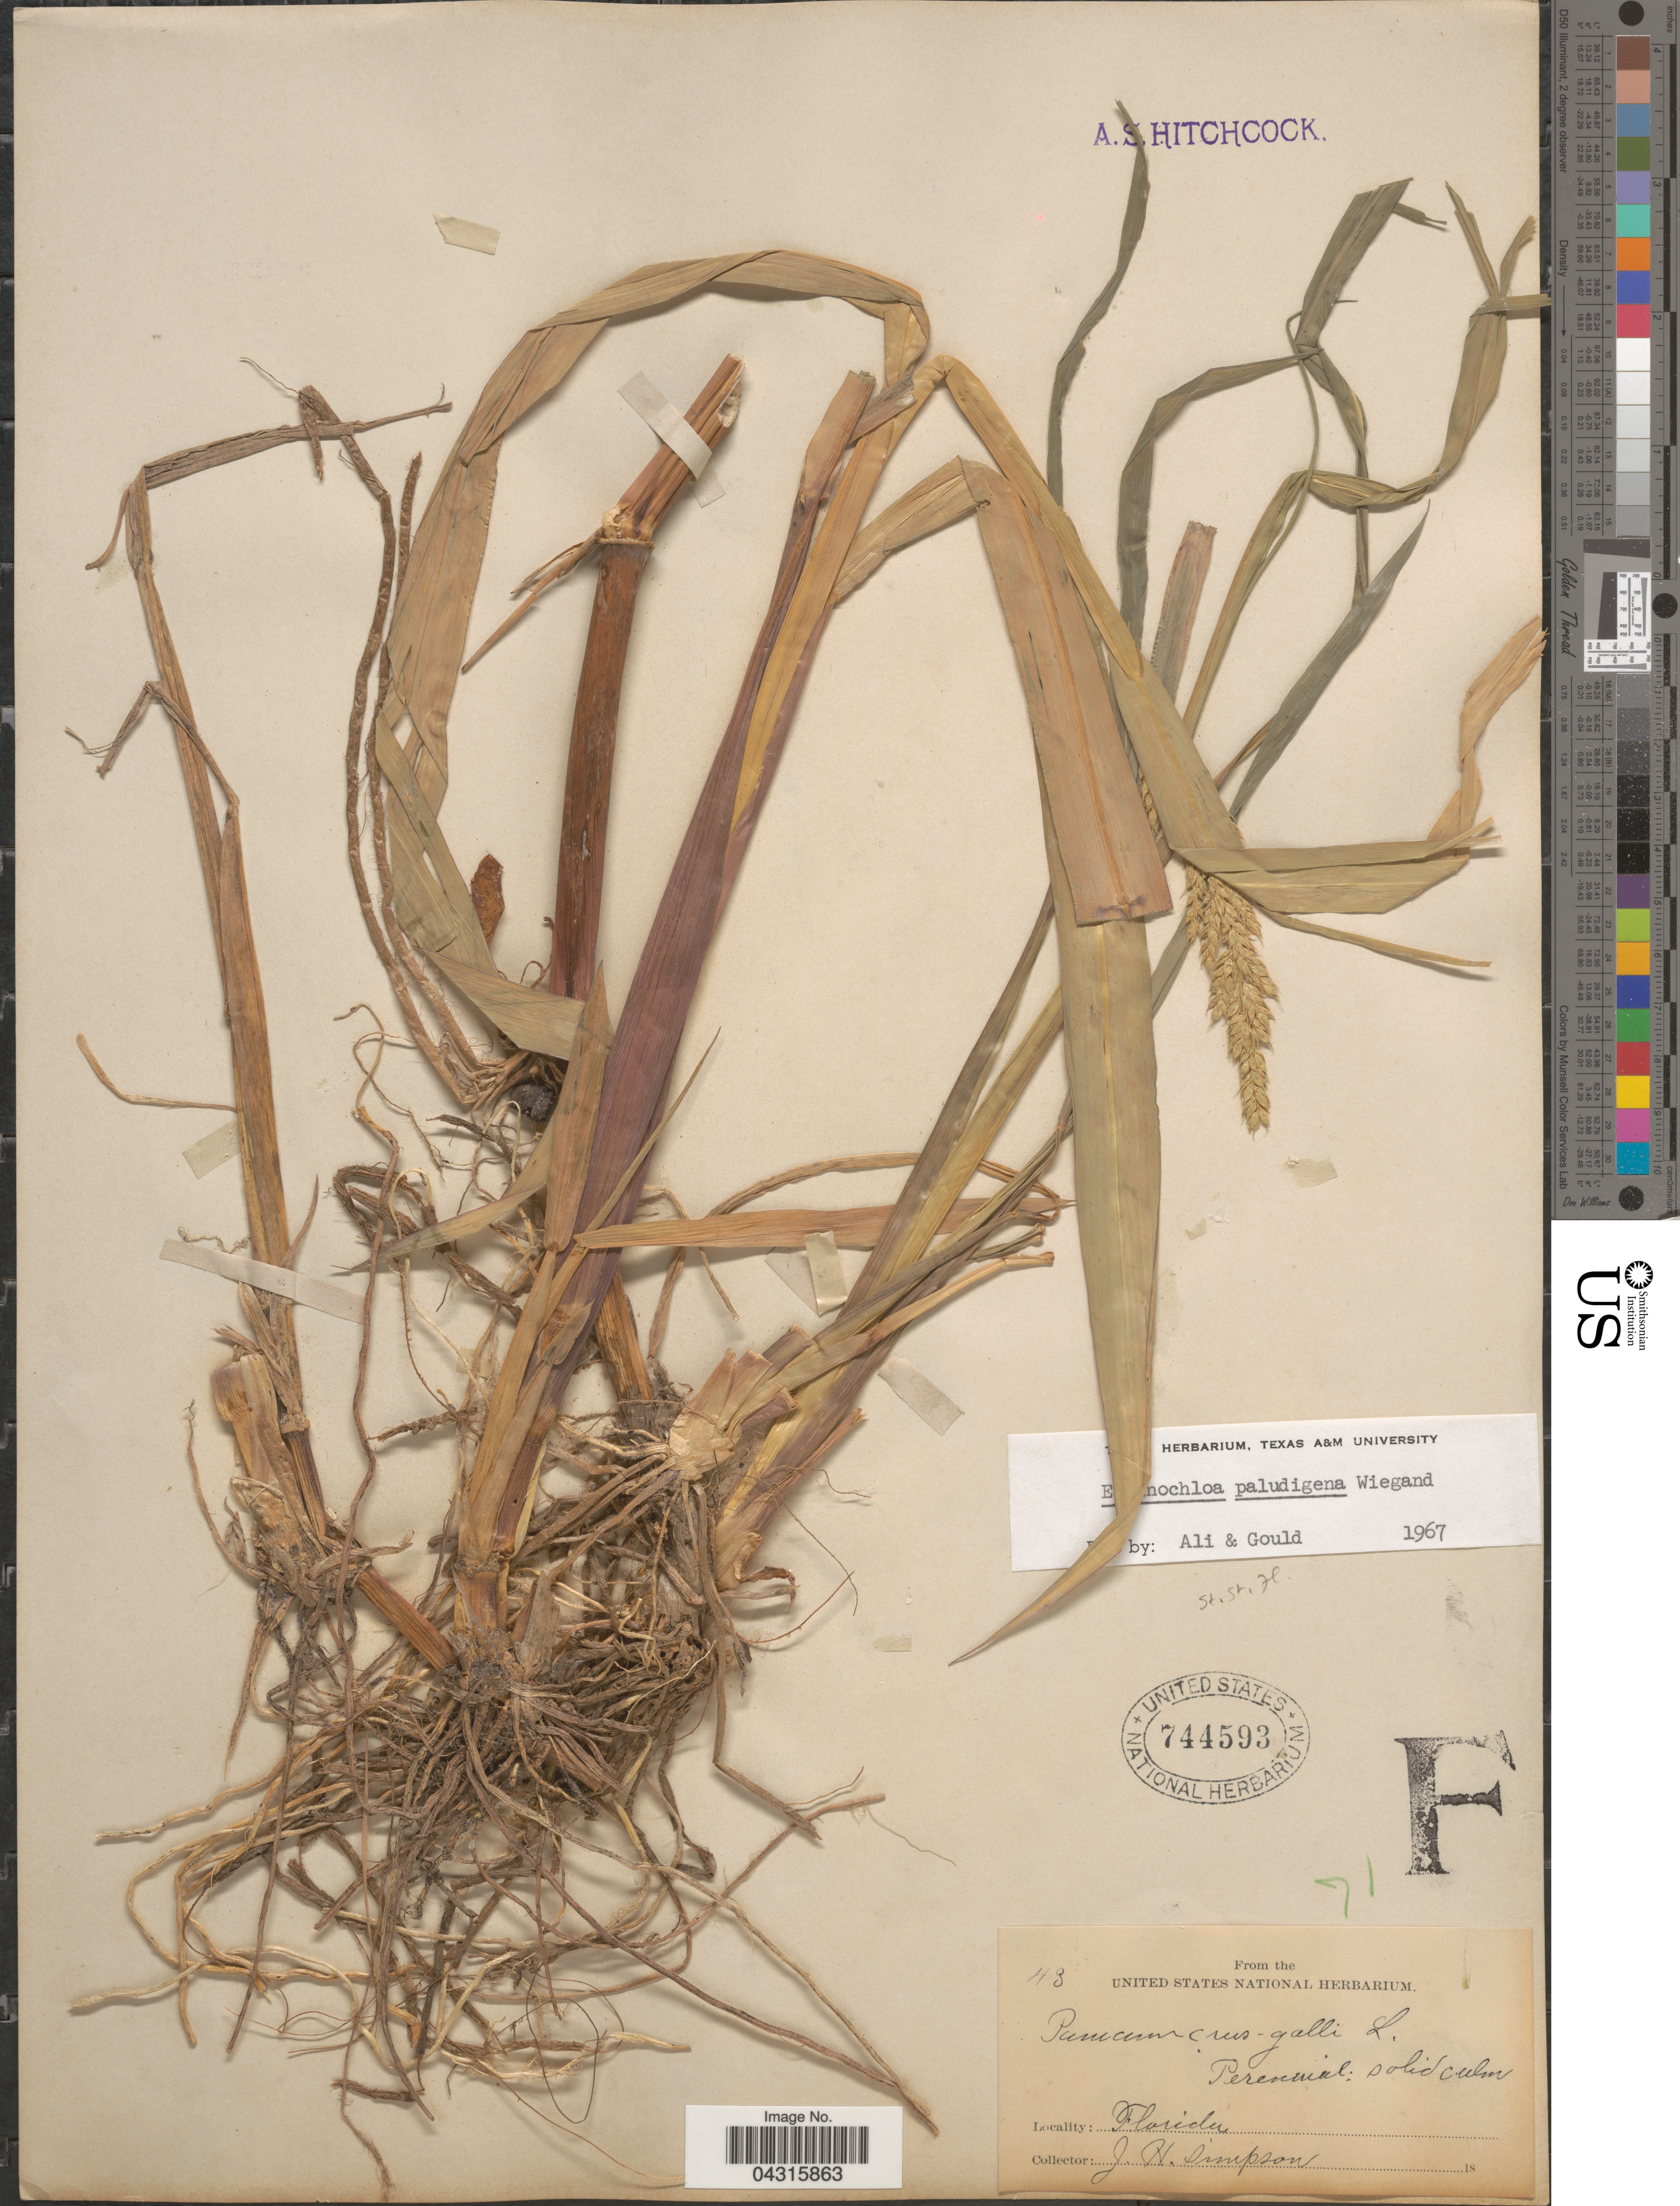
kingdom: Plantae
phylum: Tracheophyta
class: Liliopsida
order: Poales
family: Poaceae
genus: Echinochloa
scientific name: Echinochloa paludigena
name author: Wiegand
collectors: J. H. Simpson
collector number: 43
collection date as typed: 18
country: United States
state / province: Florida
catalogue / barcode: US 744593